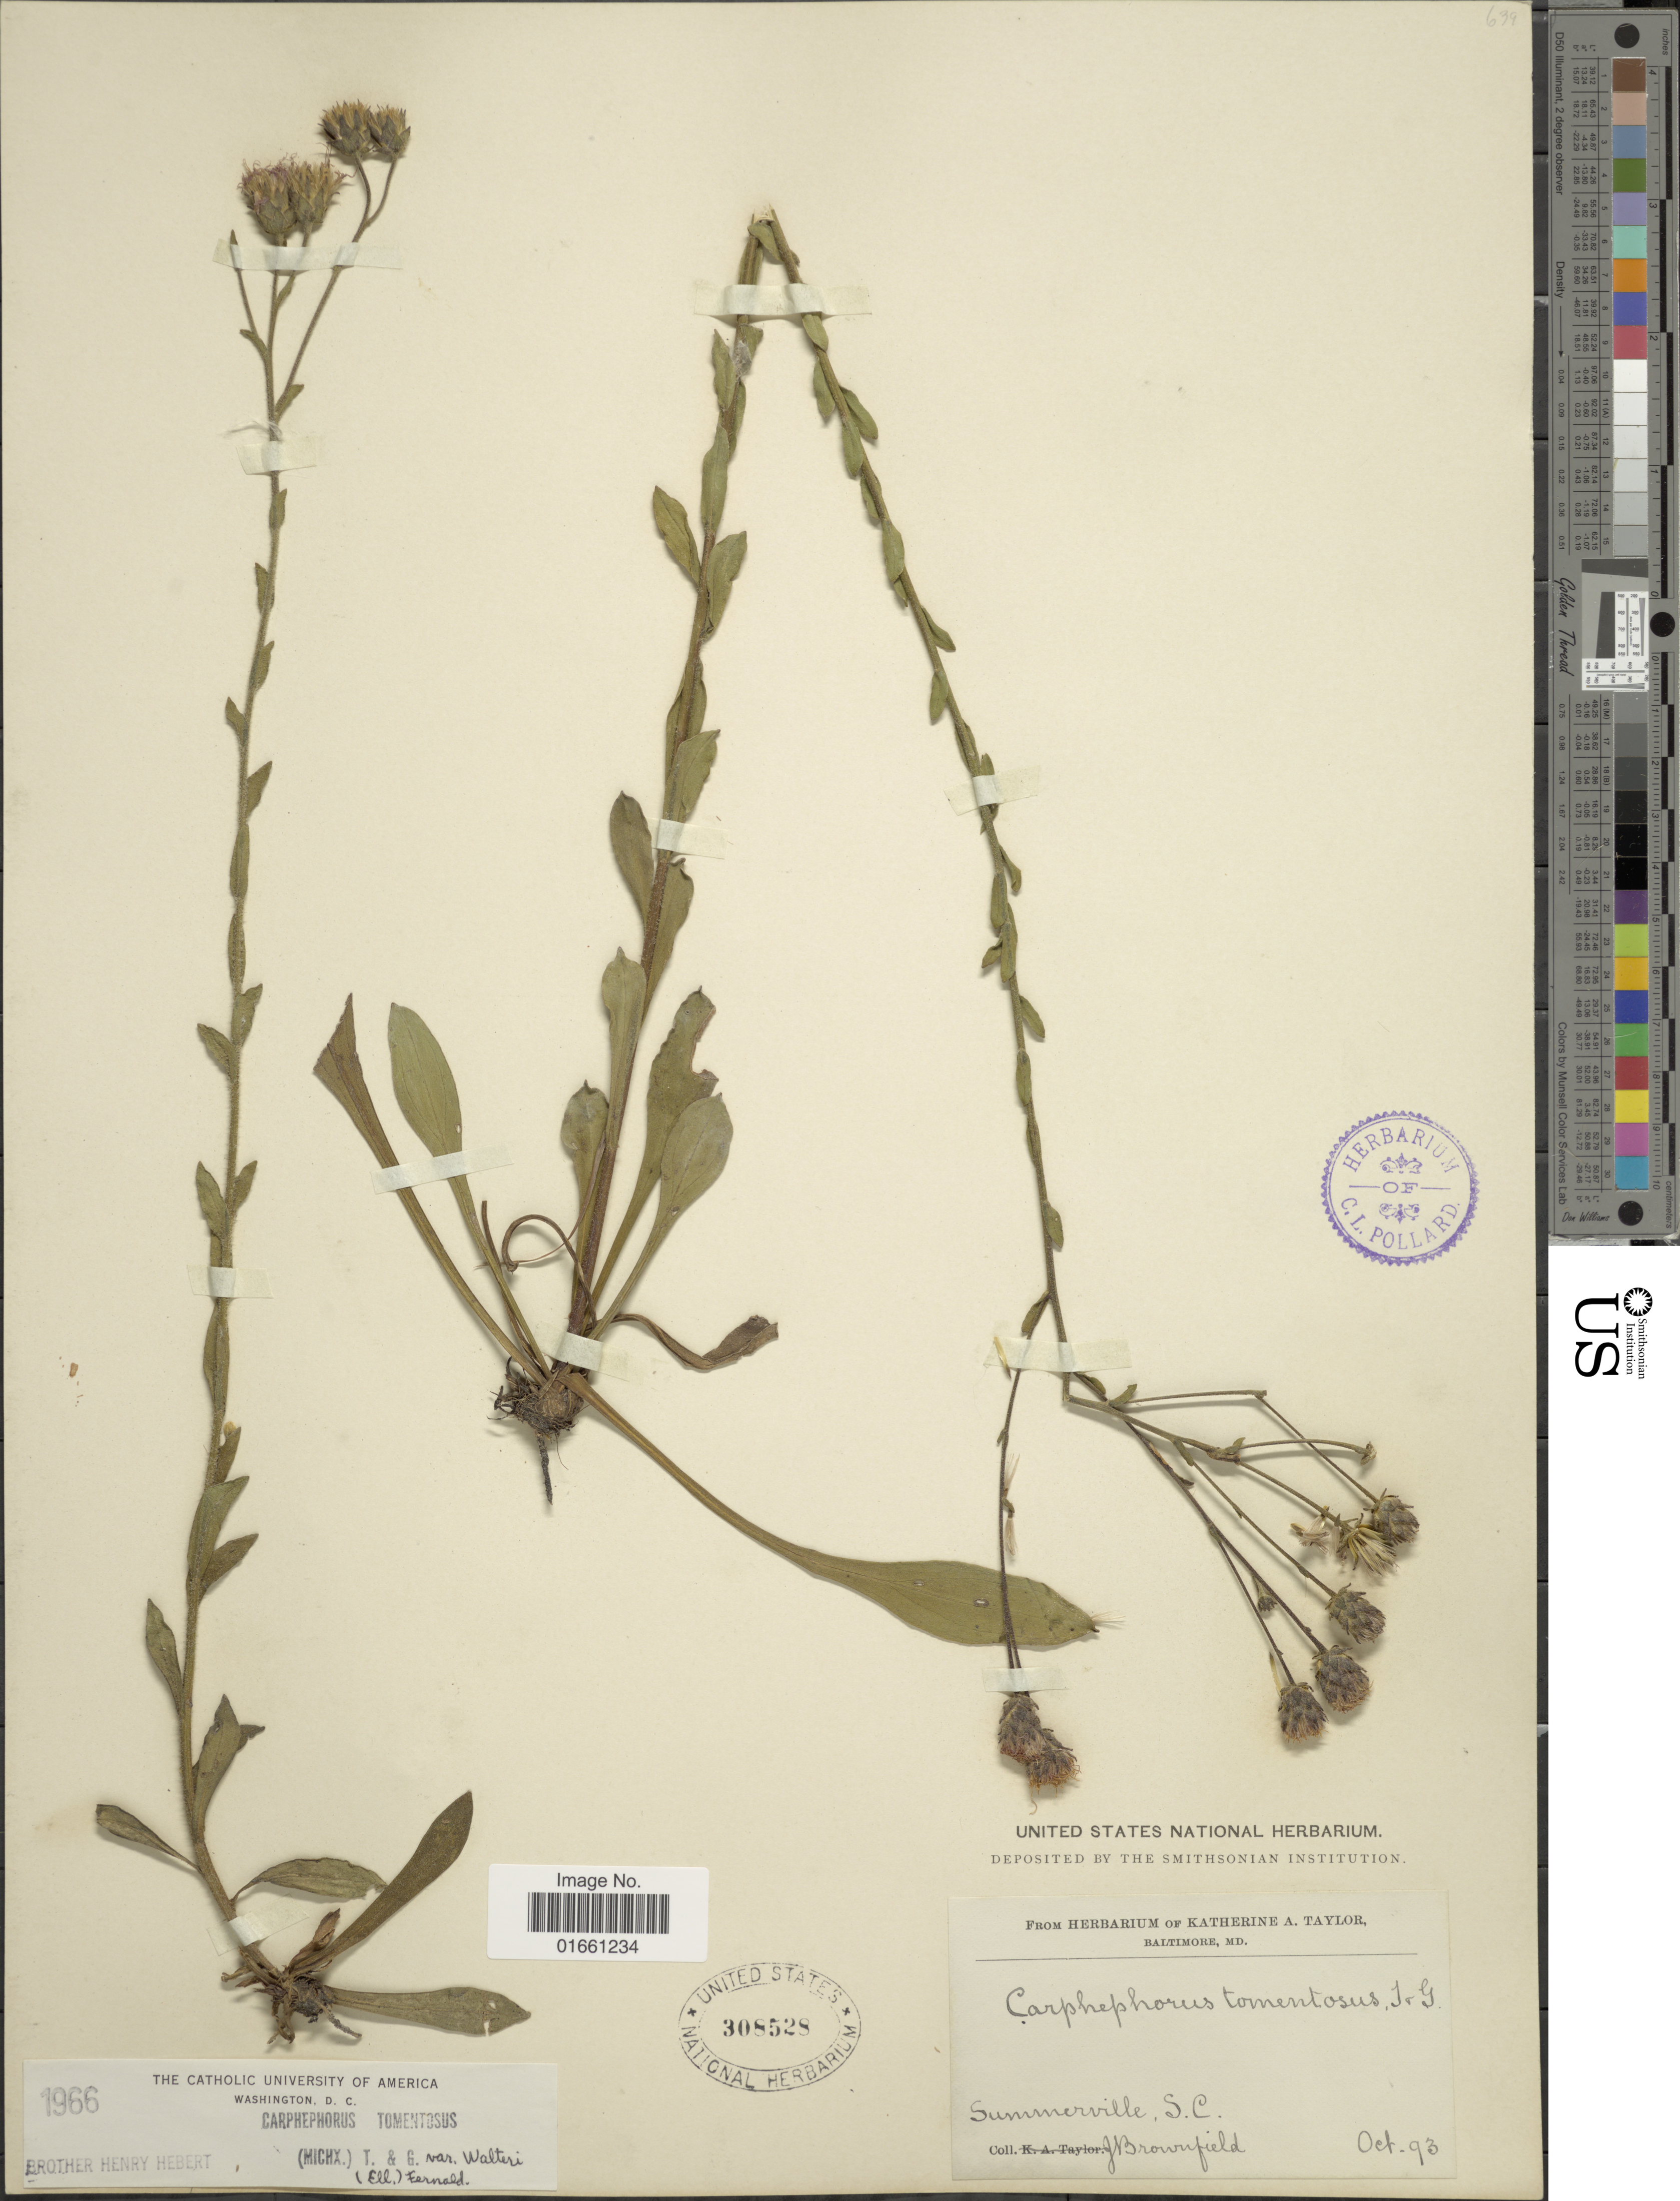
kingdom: Plantae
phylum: Tracheophyta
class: Magnoliopsida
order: Asterales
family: Asteraceae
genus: Carphephorus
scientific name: Carphephorus tomentosus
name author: (Michaux) Torr. & A. Gray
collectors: J. Brownfield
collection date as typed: Transcribed d/m/y: /10/93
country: United States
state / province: South Carolina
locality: Summerville.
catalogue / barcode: US 308528